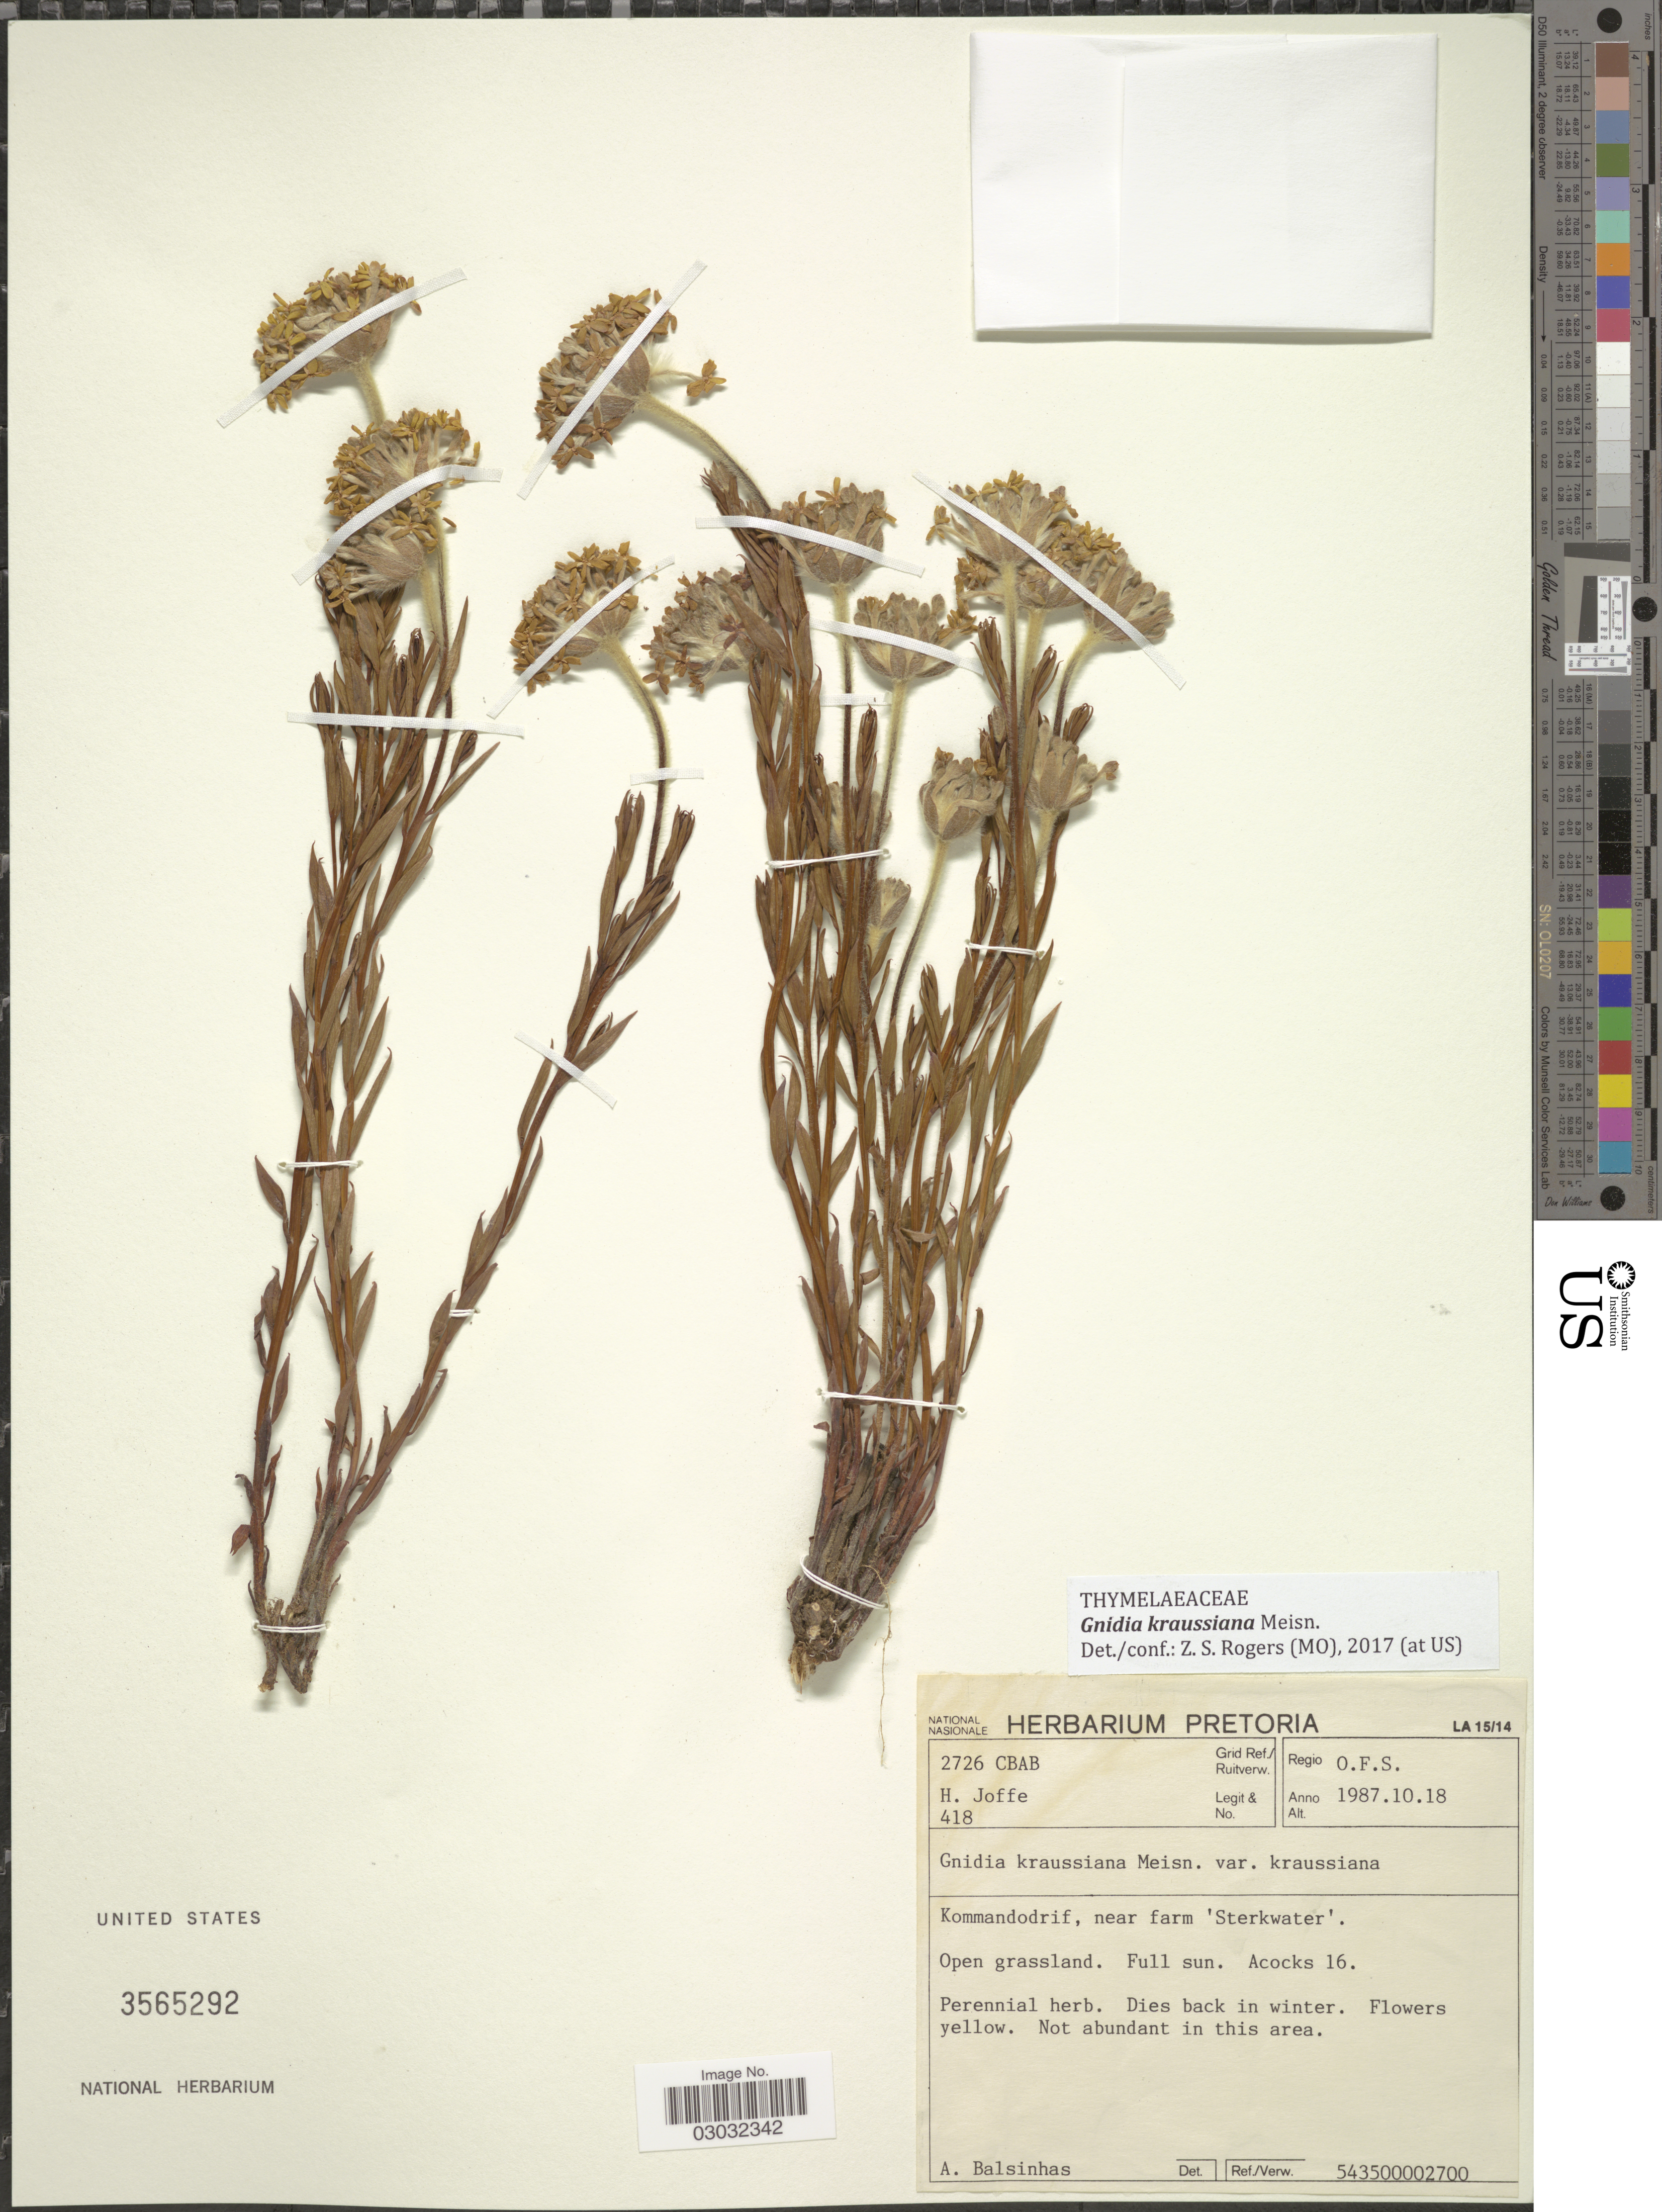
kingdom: Plantae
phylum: Tracheophyta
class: Magnoliopsida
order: Malvales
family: Thymelaeaceae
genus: Lasiosiphon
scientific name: Lasiosiphon kraussianus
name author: (Meisn.) Meisn.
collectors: H. Joffe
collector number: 418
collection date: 1987-10-18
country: South Africa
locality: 2726 CBAB Grid Ref./ Ruitverw. Regio O. F. S. Kommandodrif, near farm 'Sterkwater'.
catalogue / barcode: US 3565292